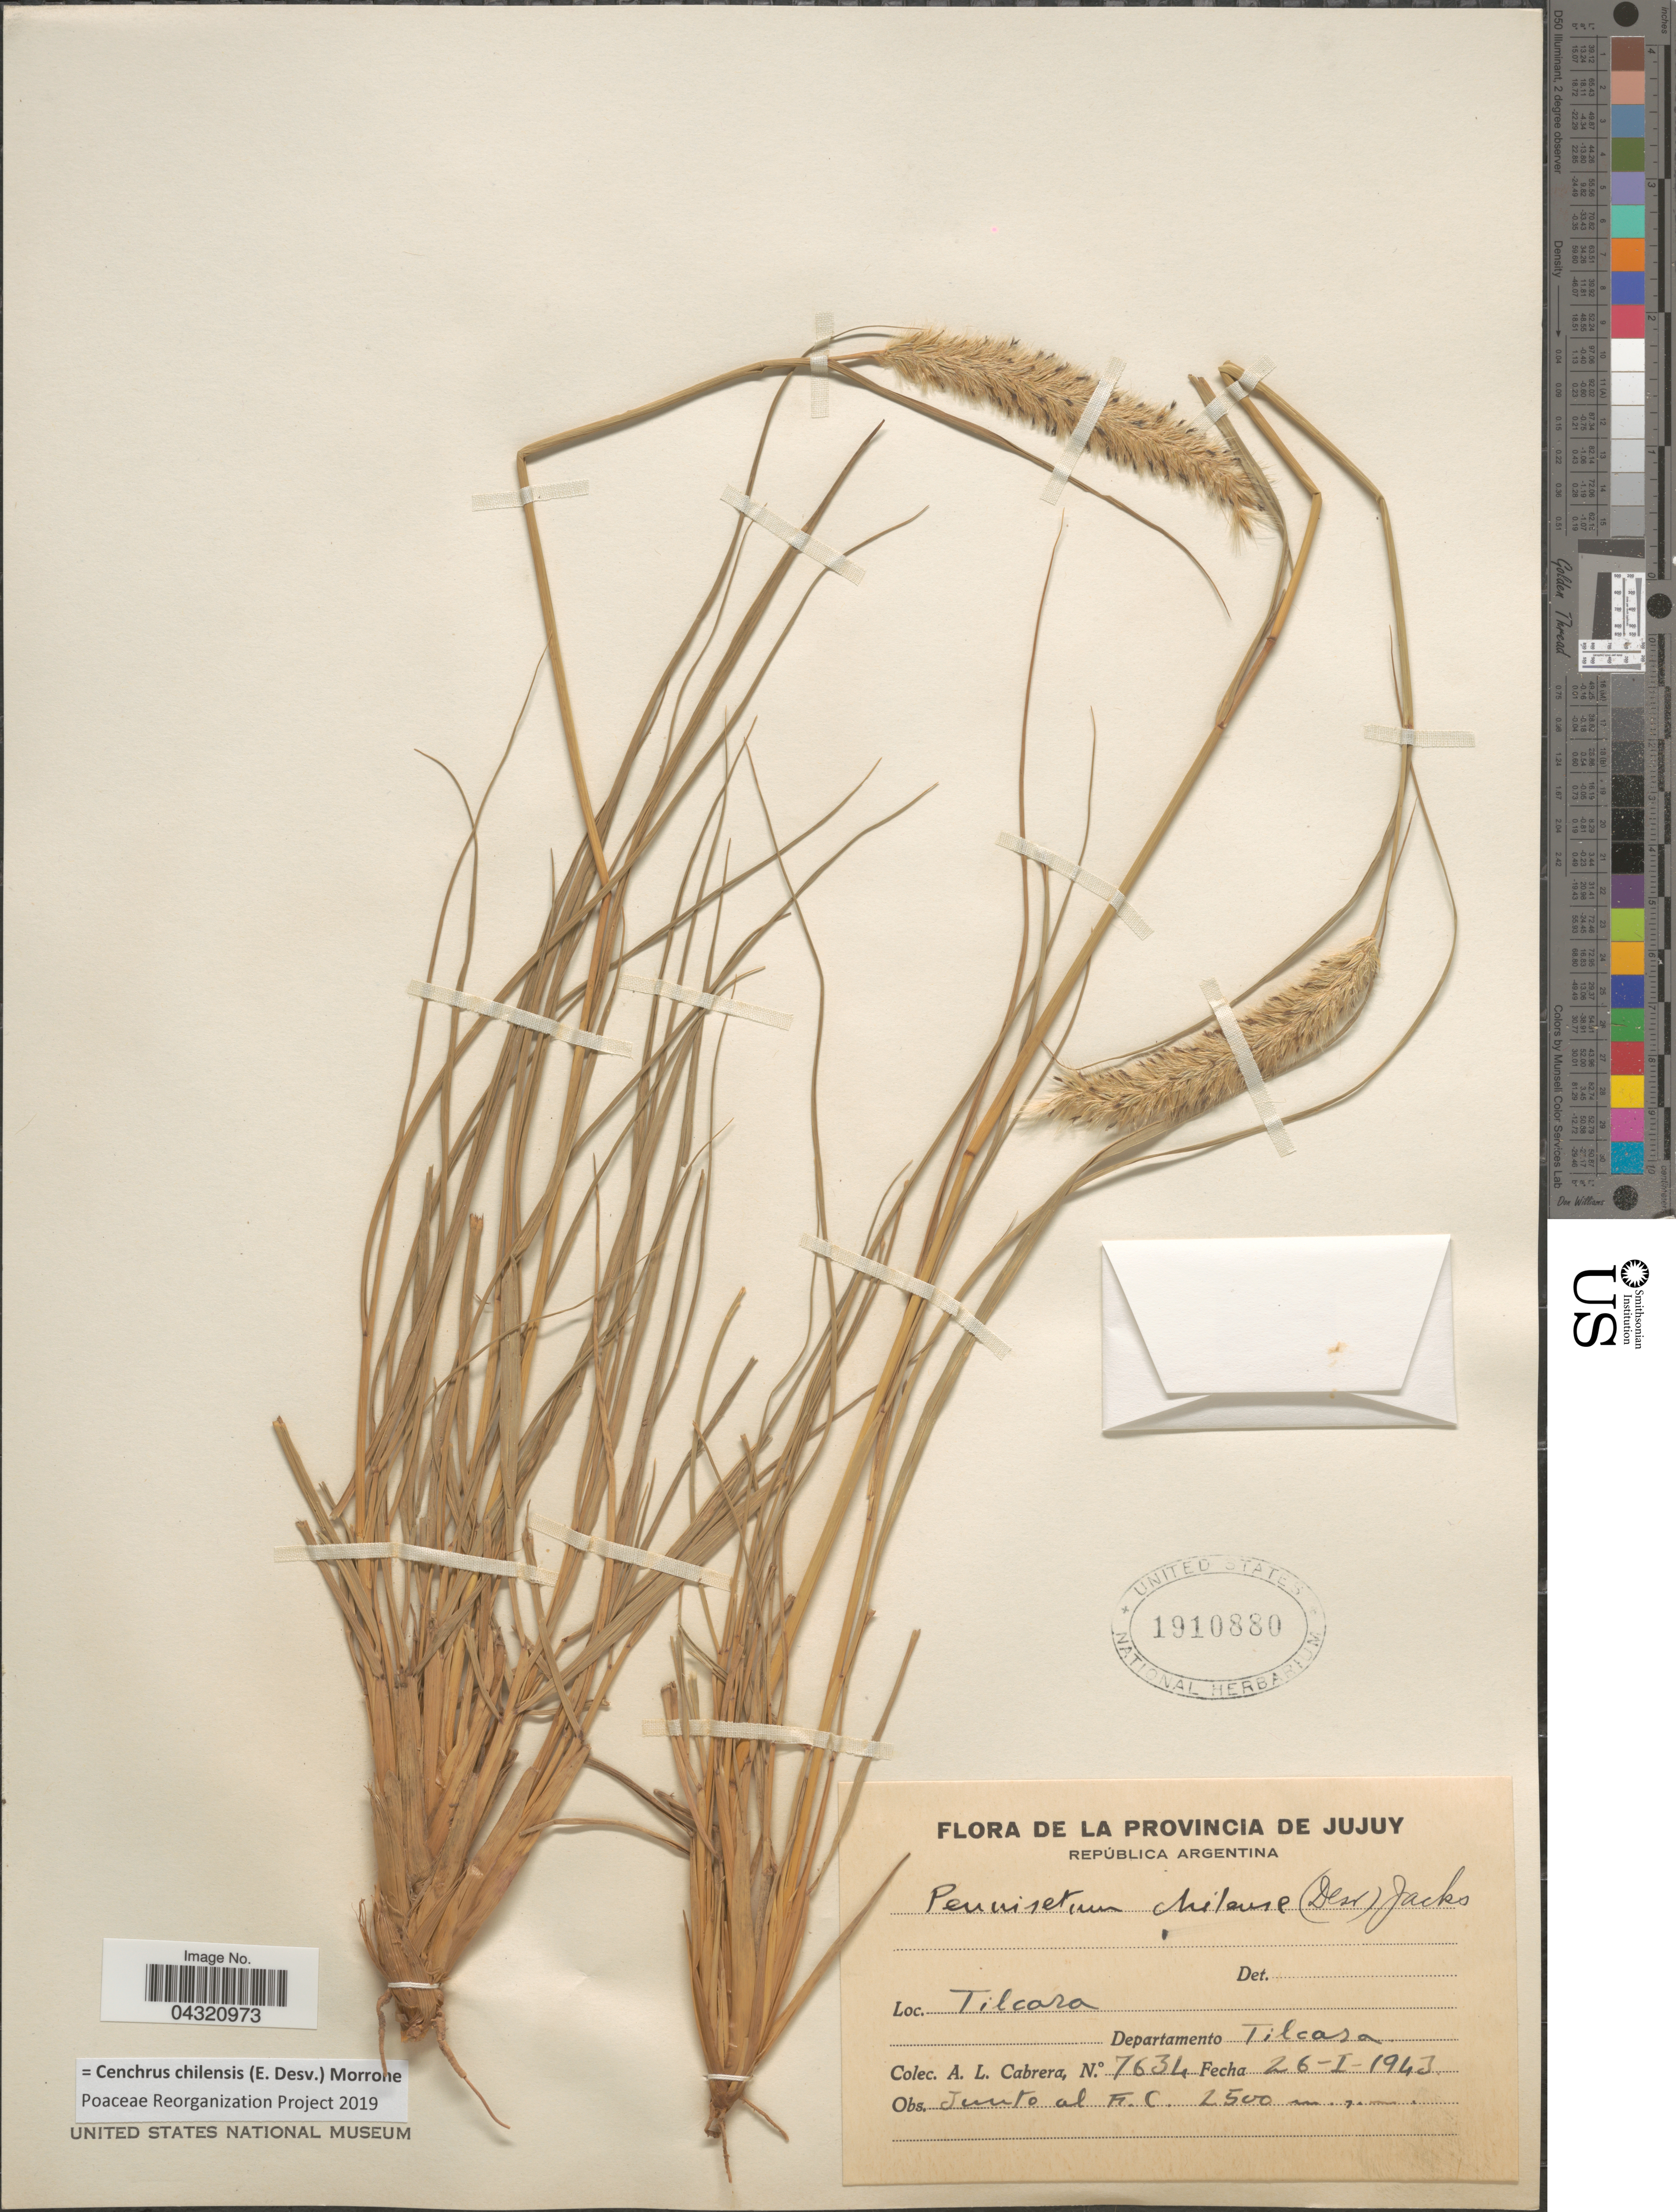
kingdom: Plantae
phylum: Tracheophyta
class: Liliopsida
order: Poales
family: Poaceae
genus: Cenchrus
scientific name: Cenchrus chilensis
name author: (É. Desv.) Morrone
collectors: A. L. Cabrera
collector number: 7634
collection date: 1943-01-26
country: Argentina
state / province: Jujuy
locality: Tilcara. Departamento Tilcara. Junto al F. C.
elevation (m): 2500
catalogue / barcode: US 1910880